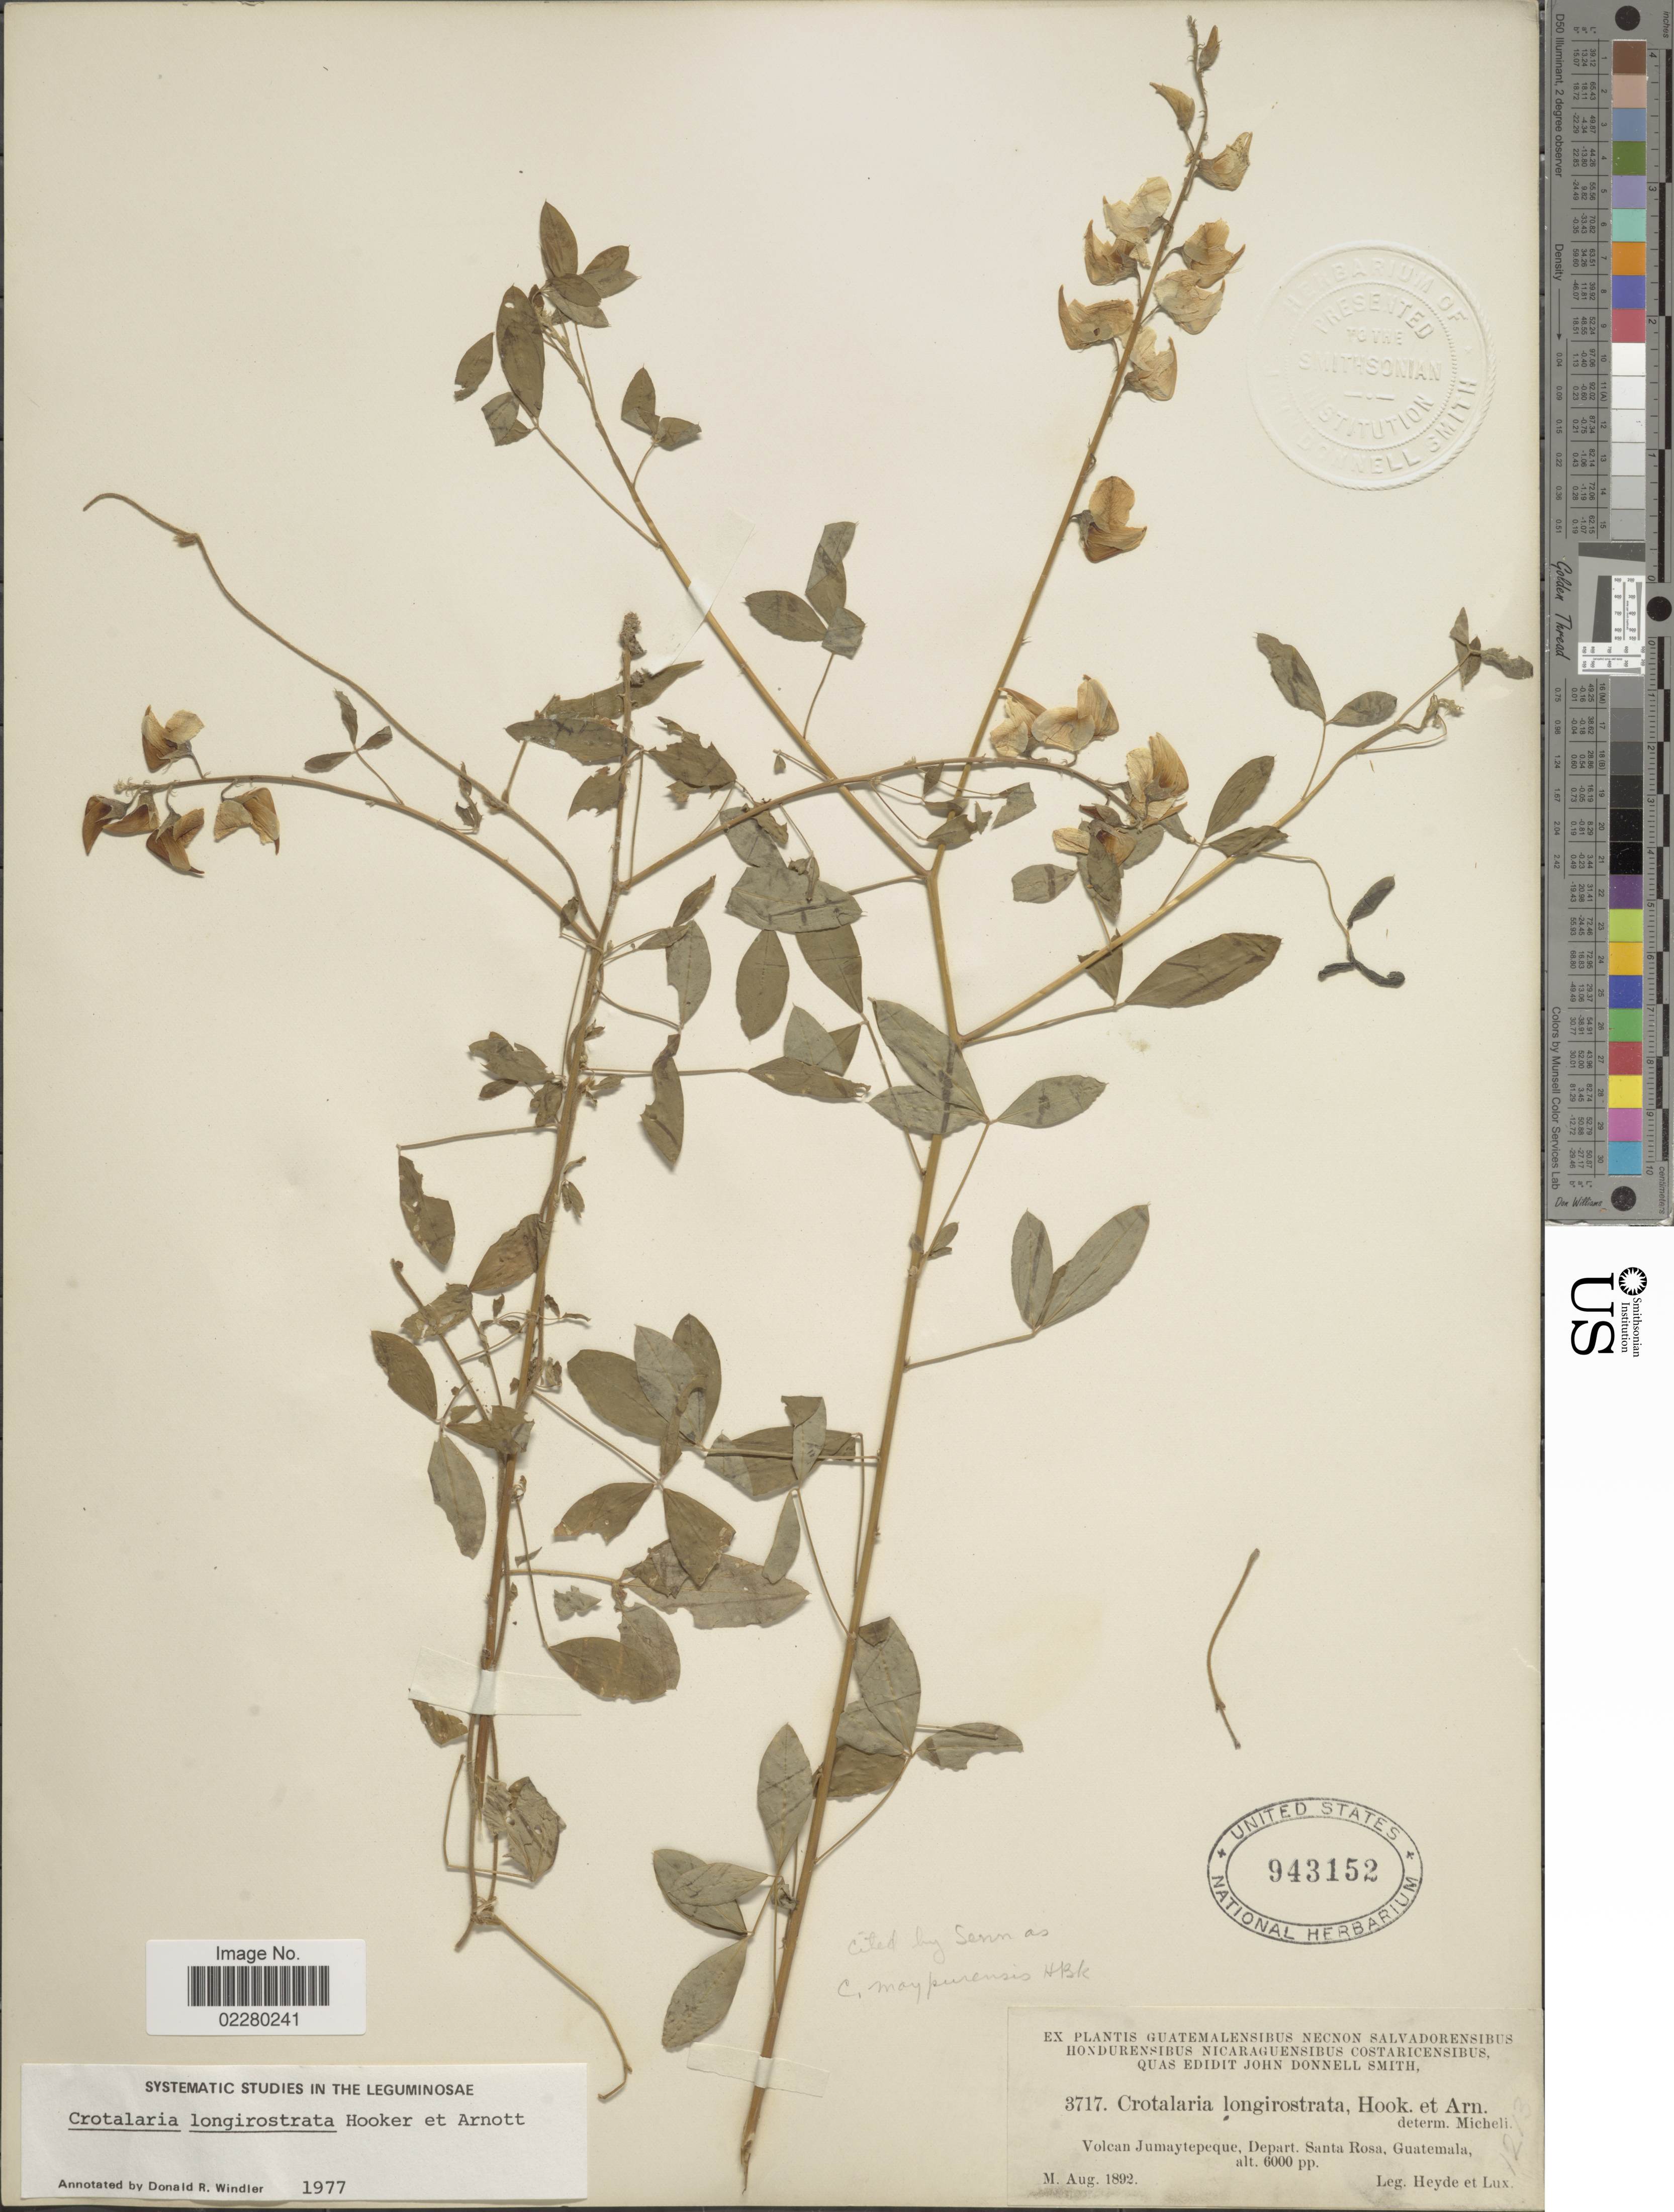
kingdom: Plantae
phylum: Tracheophyta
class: Magnoliopsida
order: Fabales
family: Fabaceae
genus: Crotalaria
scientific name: Crotalaria longirostrata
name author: Hook. & Arn.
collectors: Heyde & Lux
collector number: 3717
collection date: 1892-08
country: Guatemala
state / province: Santa Rosa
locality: Volcan Jumaytepeque, Depart. Santa Rosa, Guatemala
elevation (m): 1829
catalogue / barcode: US 943152